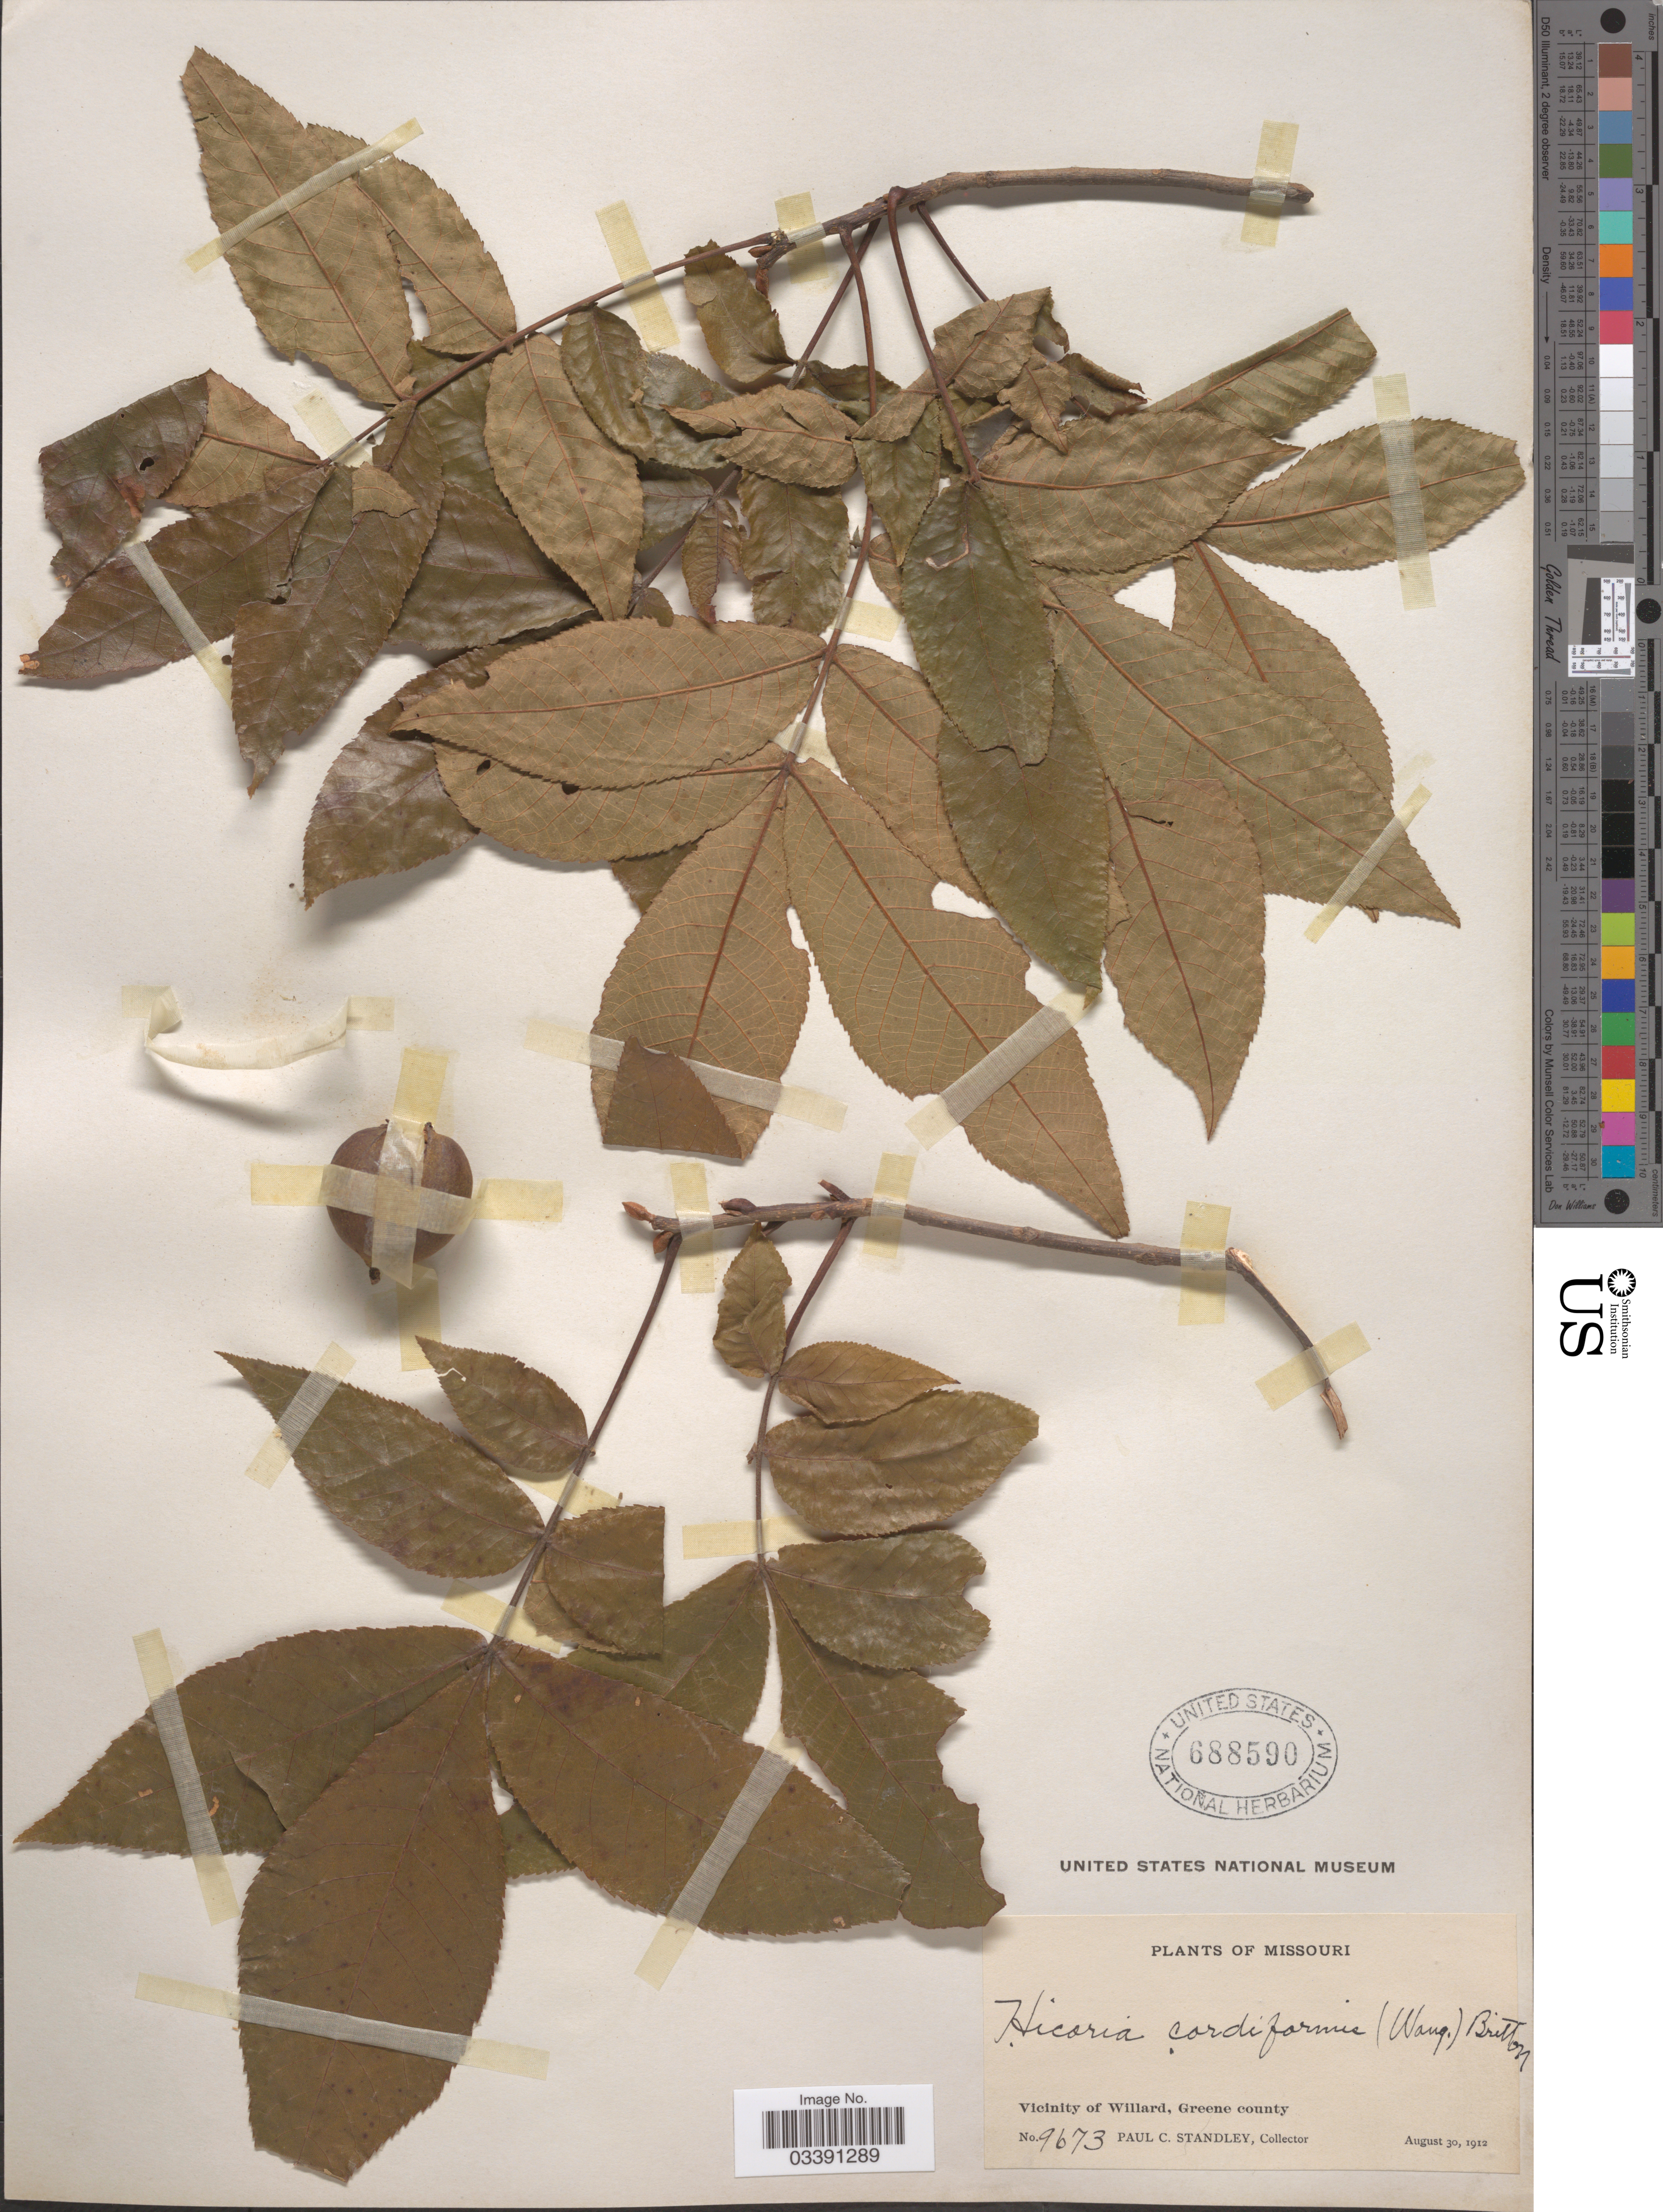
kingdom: Plantae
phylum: Tracheophyta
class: Magnoliopsida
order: Fagales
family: Juglandaceae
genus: Carya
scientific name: Carya cordiformis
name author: (Wangenh.) K. Koch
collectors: P. C. Standley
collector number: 9673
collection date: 1912-08-30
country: United States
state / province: Missouri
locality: Vicinity of Willard, Greene county.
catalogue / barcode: US 688590